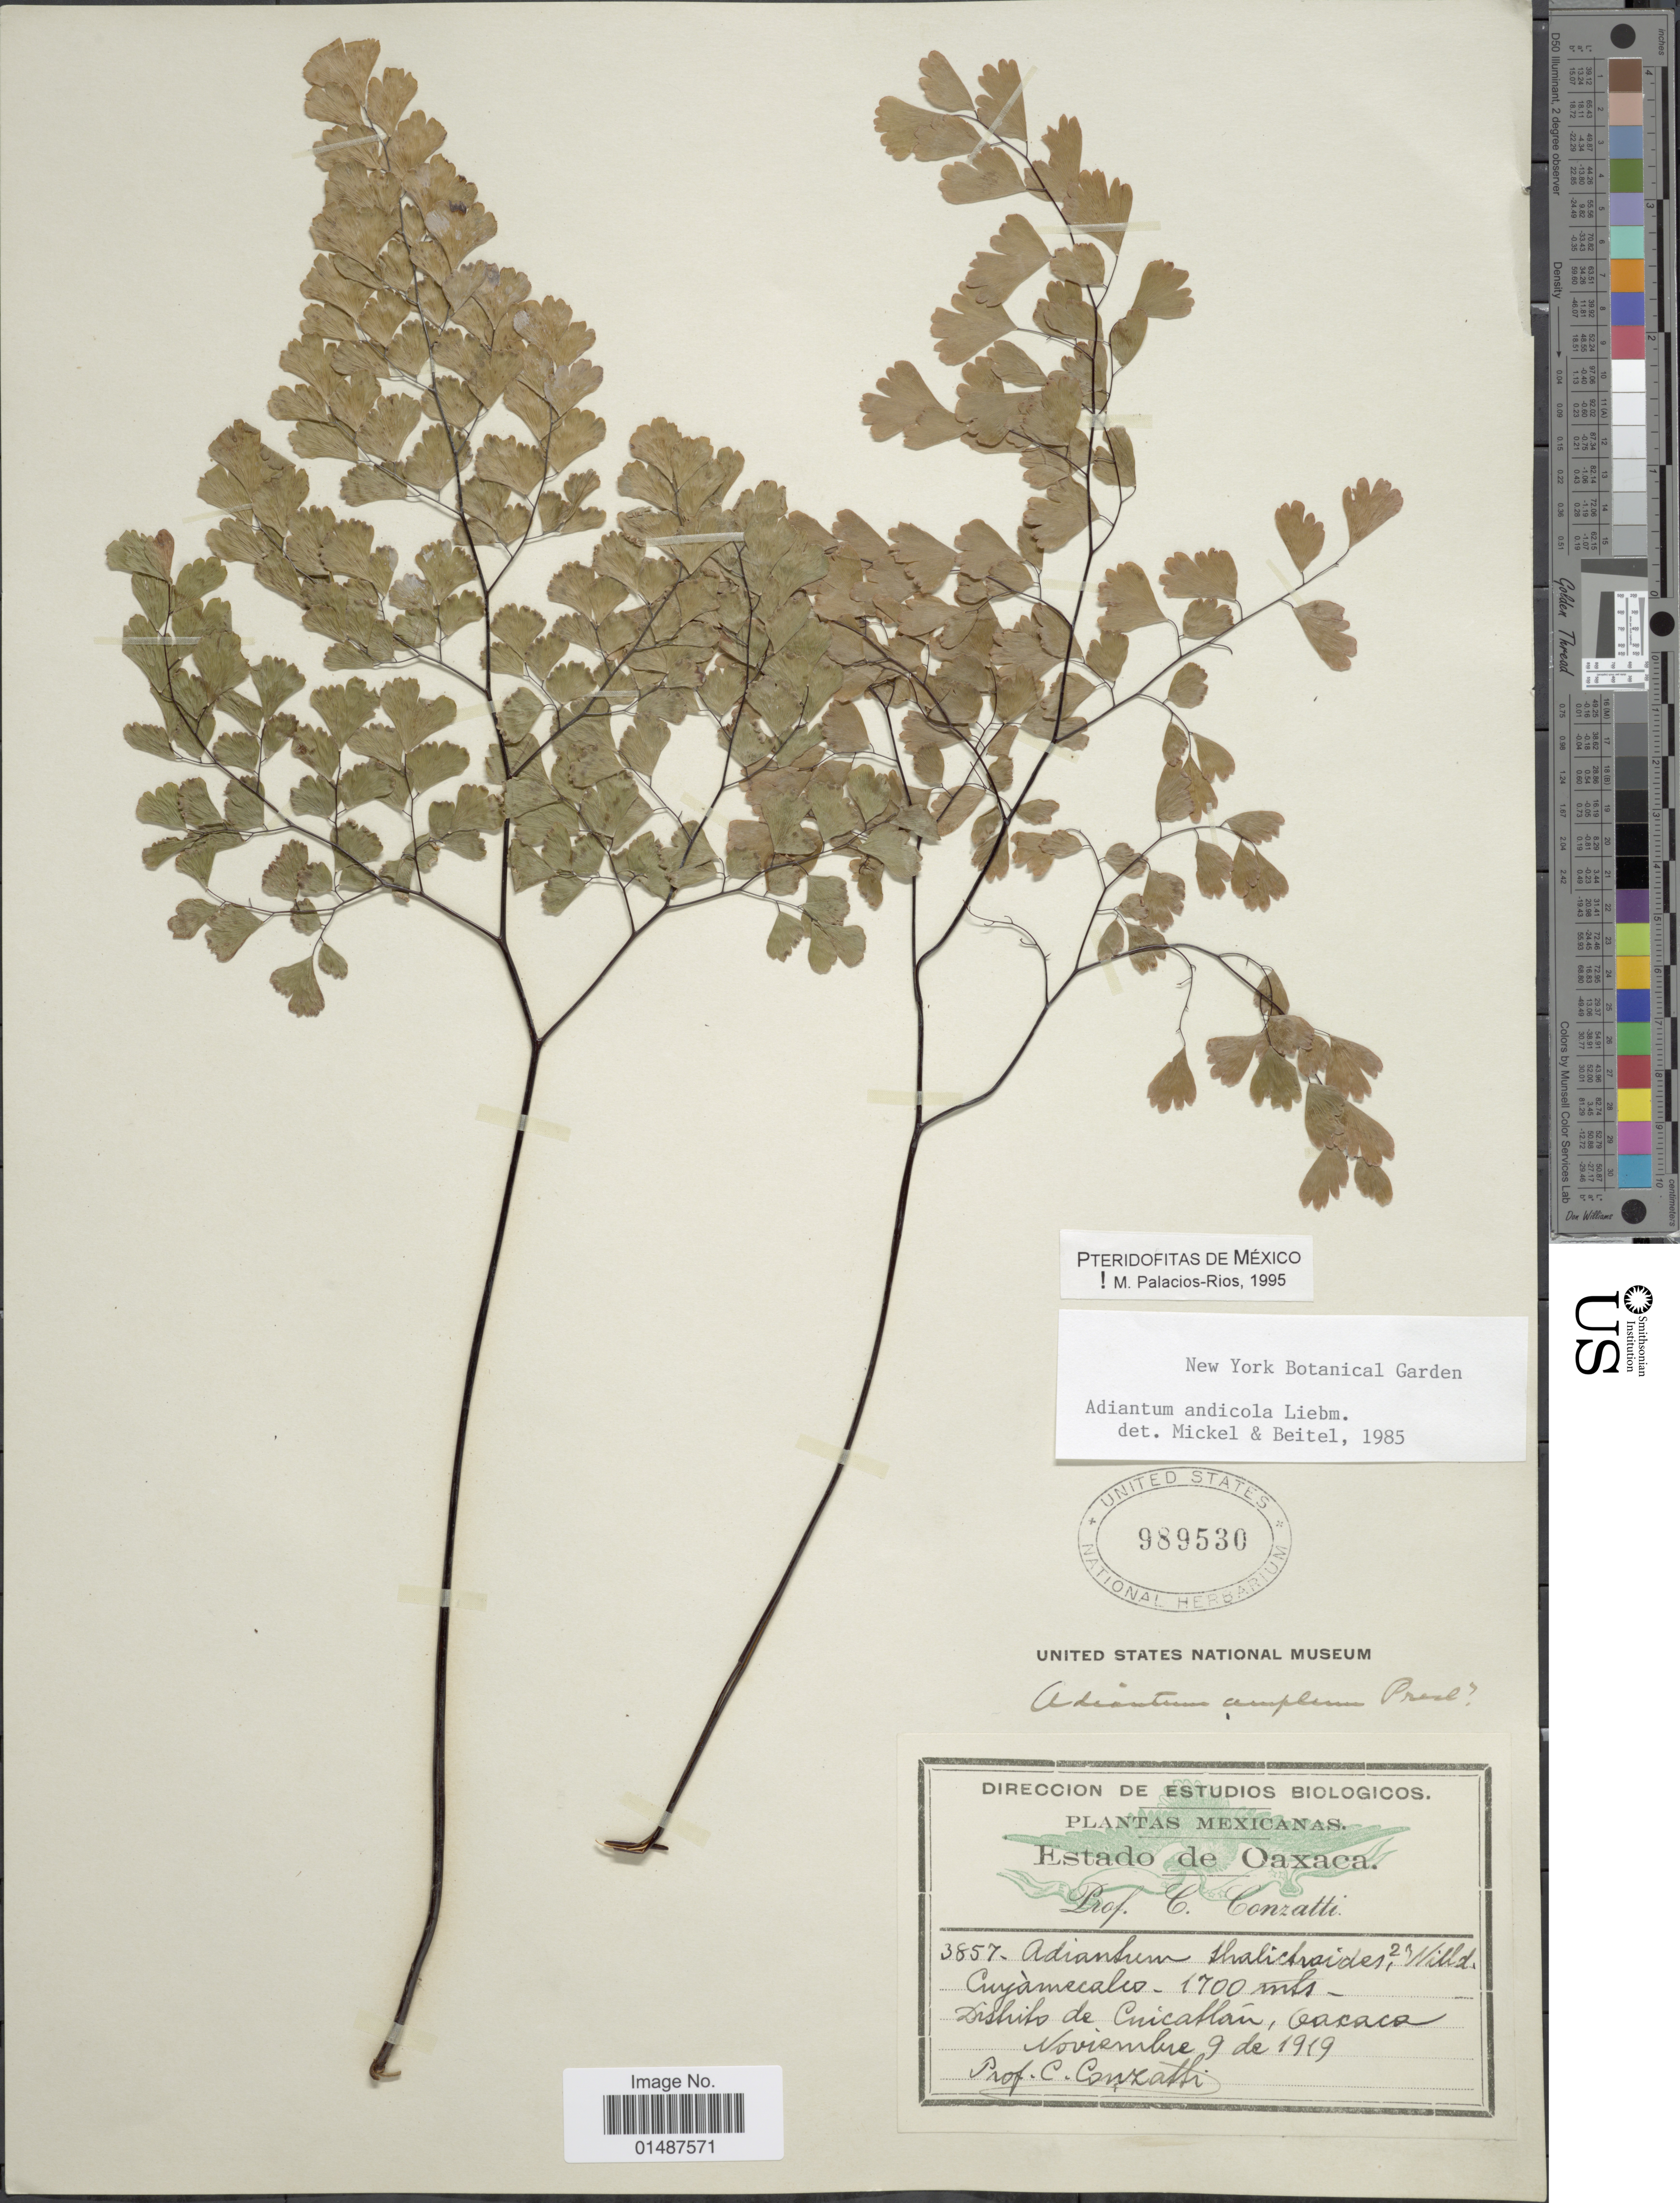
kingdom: Plantae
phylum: Tracheophyta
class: Polypodiopsida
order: Polypodiales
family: Pteridaceae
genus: Adiantum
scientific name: Adiantum andicola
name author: Liebm.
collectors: C. Conzalli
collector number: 3857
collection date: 1919-11-09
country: Mexico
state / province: Oaxaca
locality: Cuyamecalco, 1700 mts, Distrito de Cuicatlan, Oaxaca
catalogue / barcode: US 989530